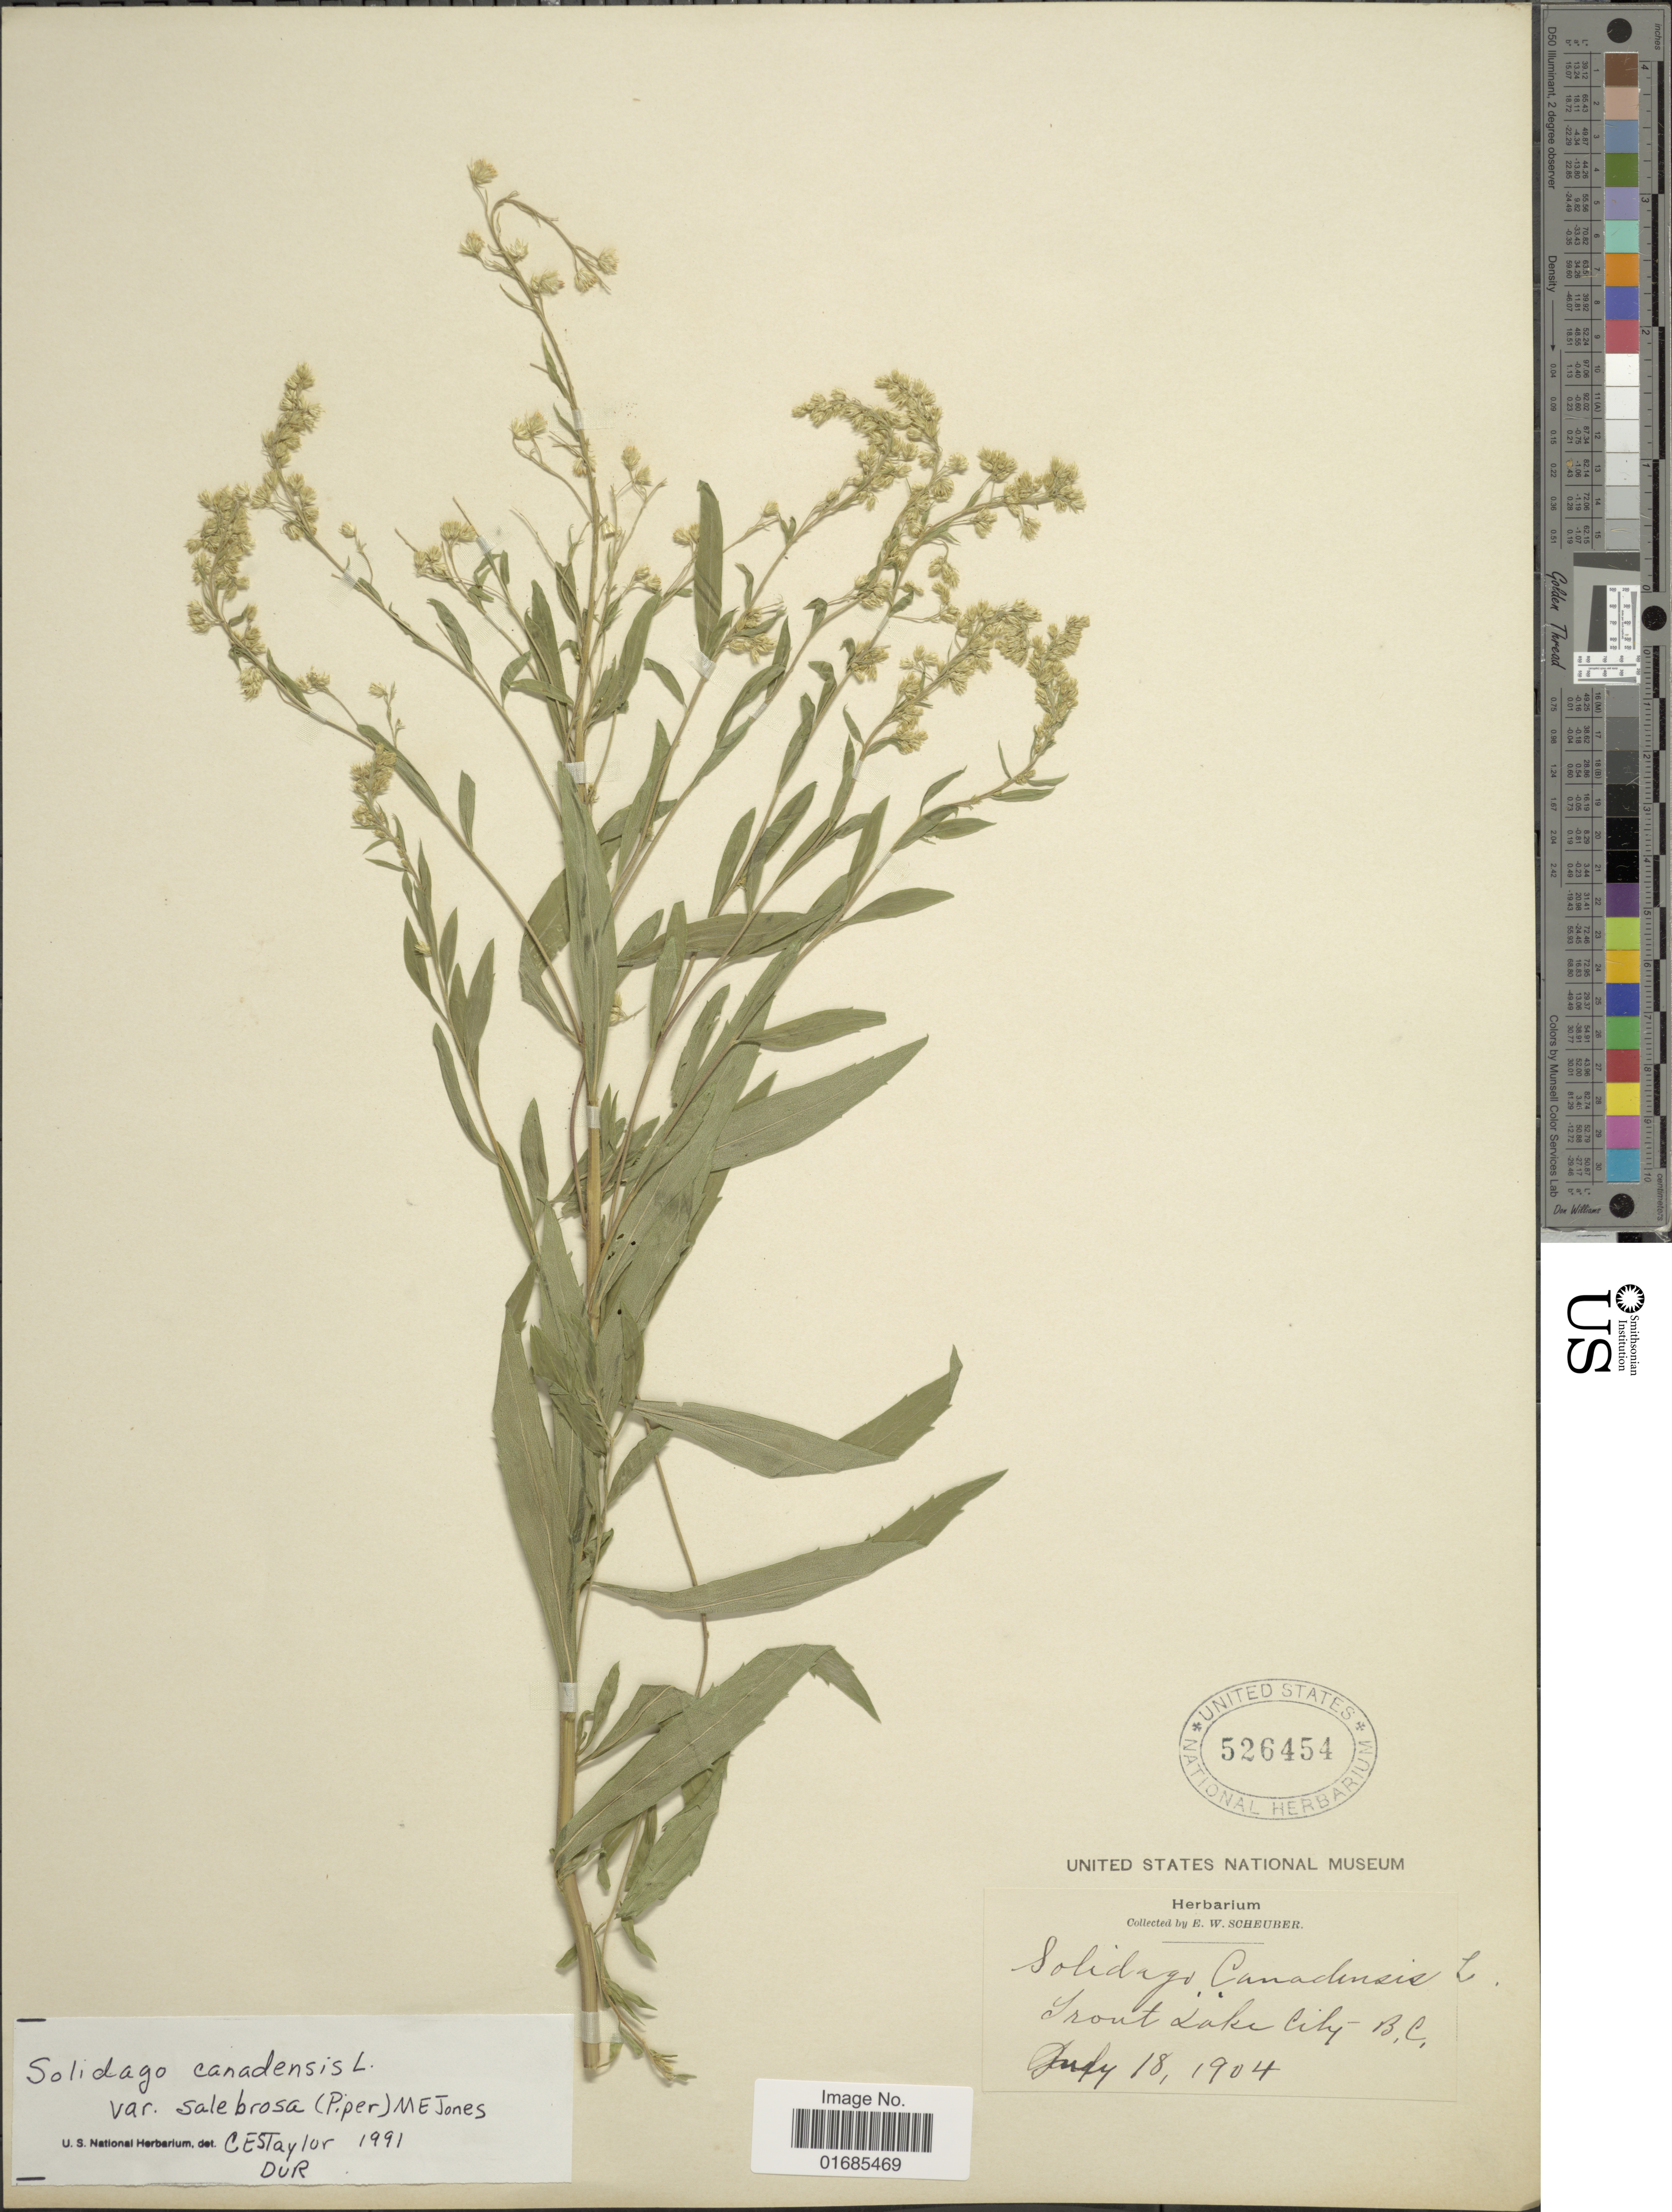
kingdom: Plantae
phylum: Tracheophyta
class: Magnoliopsida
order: Asterales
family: Asteraceae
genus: Solidago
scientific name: Solidago canadensis var. salebrosa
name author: (Piper) M.E. Jones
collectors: E. Scheuber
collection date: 1904-07-18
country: Canada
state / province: British Columbia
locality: Trout Lake City, B. C.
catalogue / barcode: US 526454